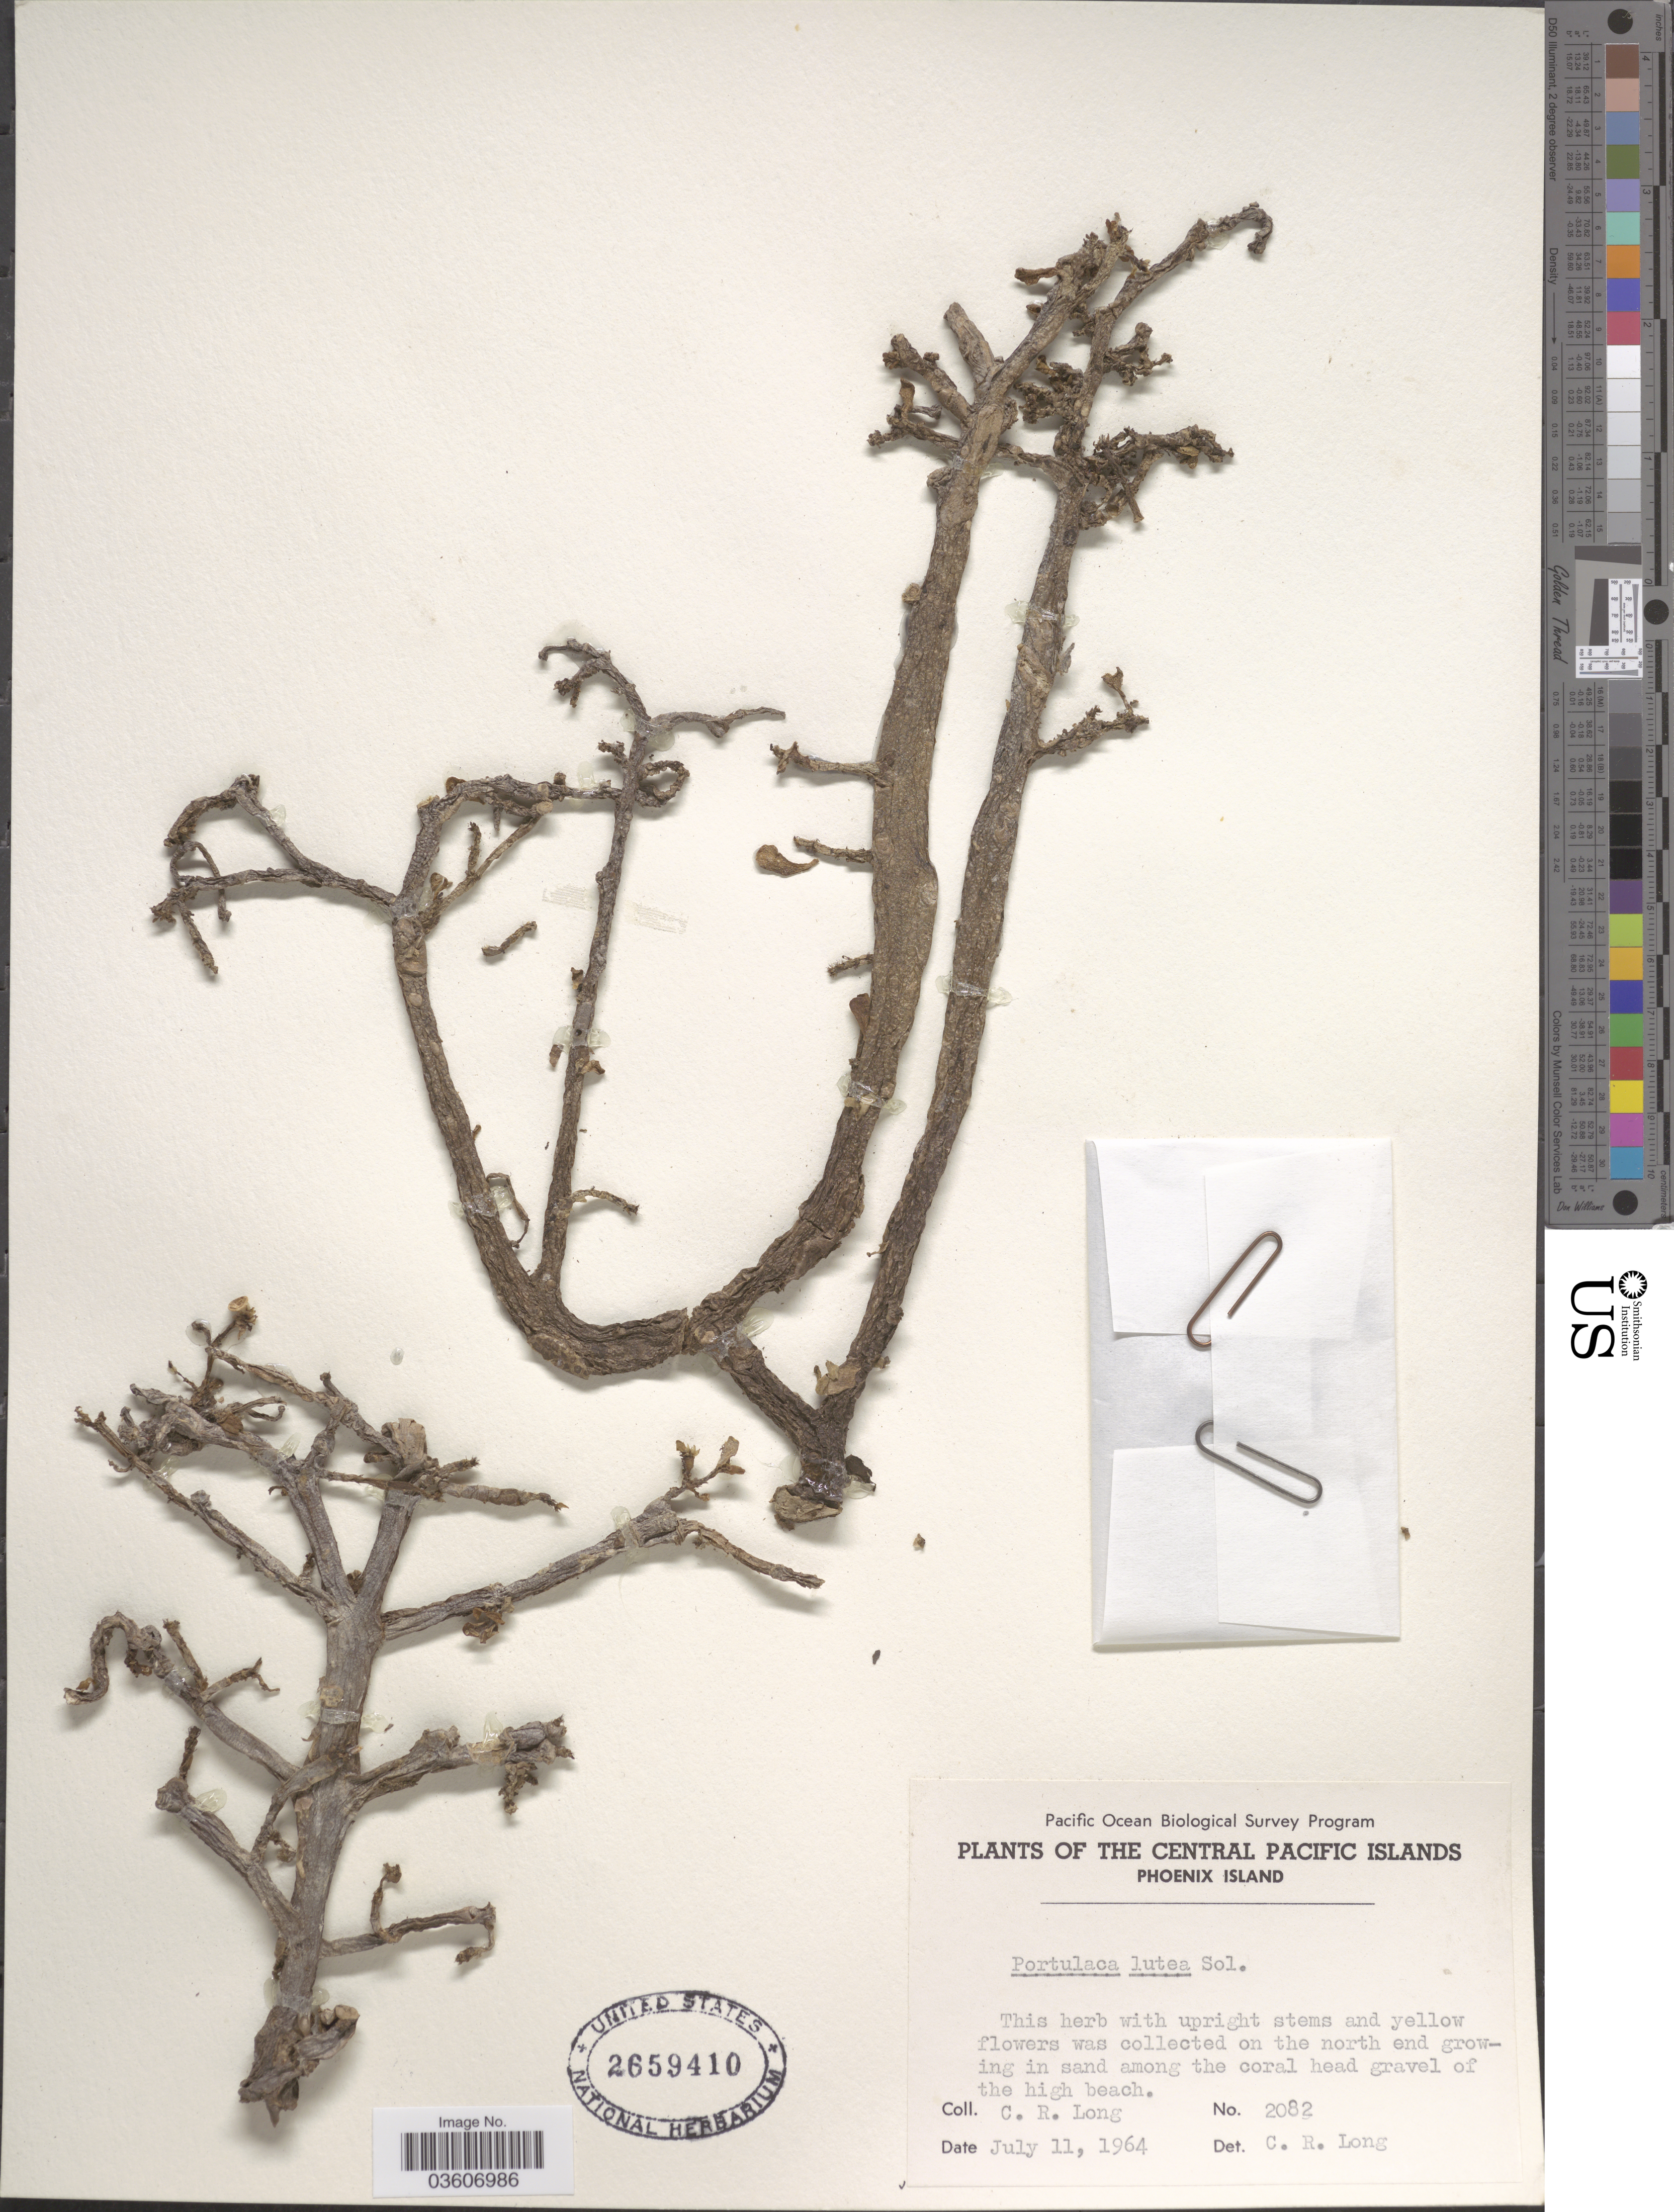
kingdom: Plantae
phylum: Tracheophyta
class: Magnoliopsida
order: Caryophyllales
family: Portulacaceae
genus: Portulaca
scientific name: Portulaca lutea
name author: Sol. ex G. Forst.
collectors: C. R. Long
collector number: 2082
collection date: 1964-07-11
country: Kiribati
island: Rawaki (Phoenix) Island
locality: The Central Pacific Islands. Phoenix Island. On the north end.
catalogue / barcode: US 2659410